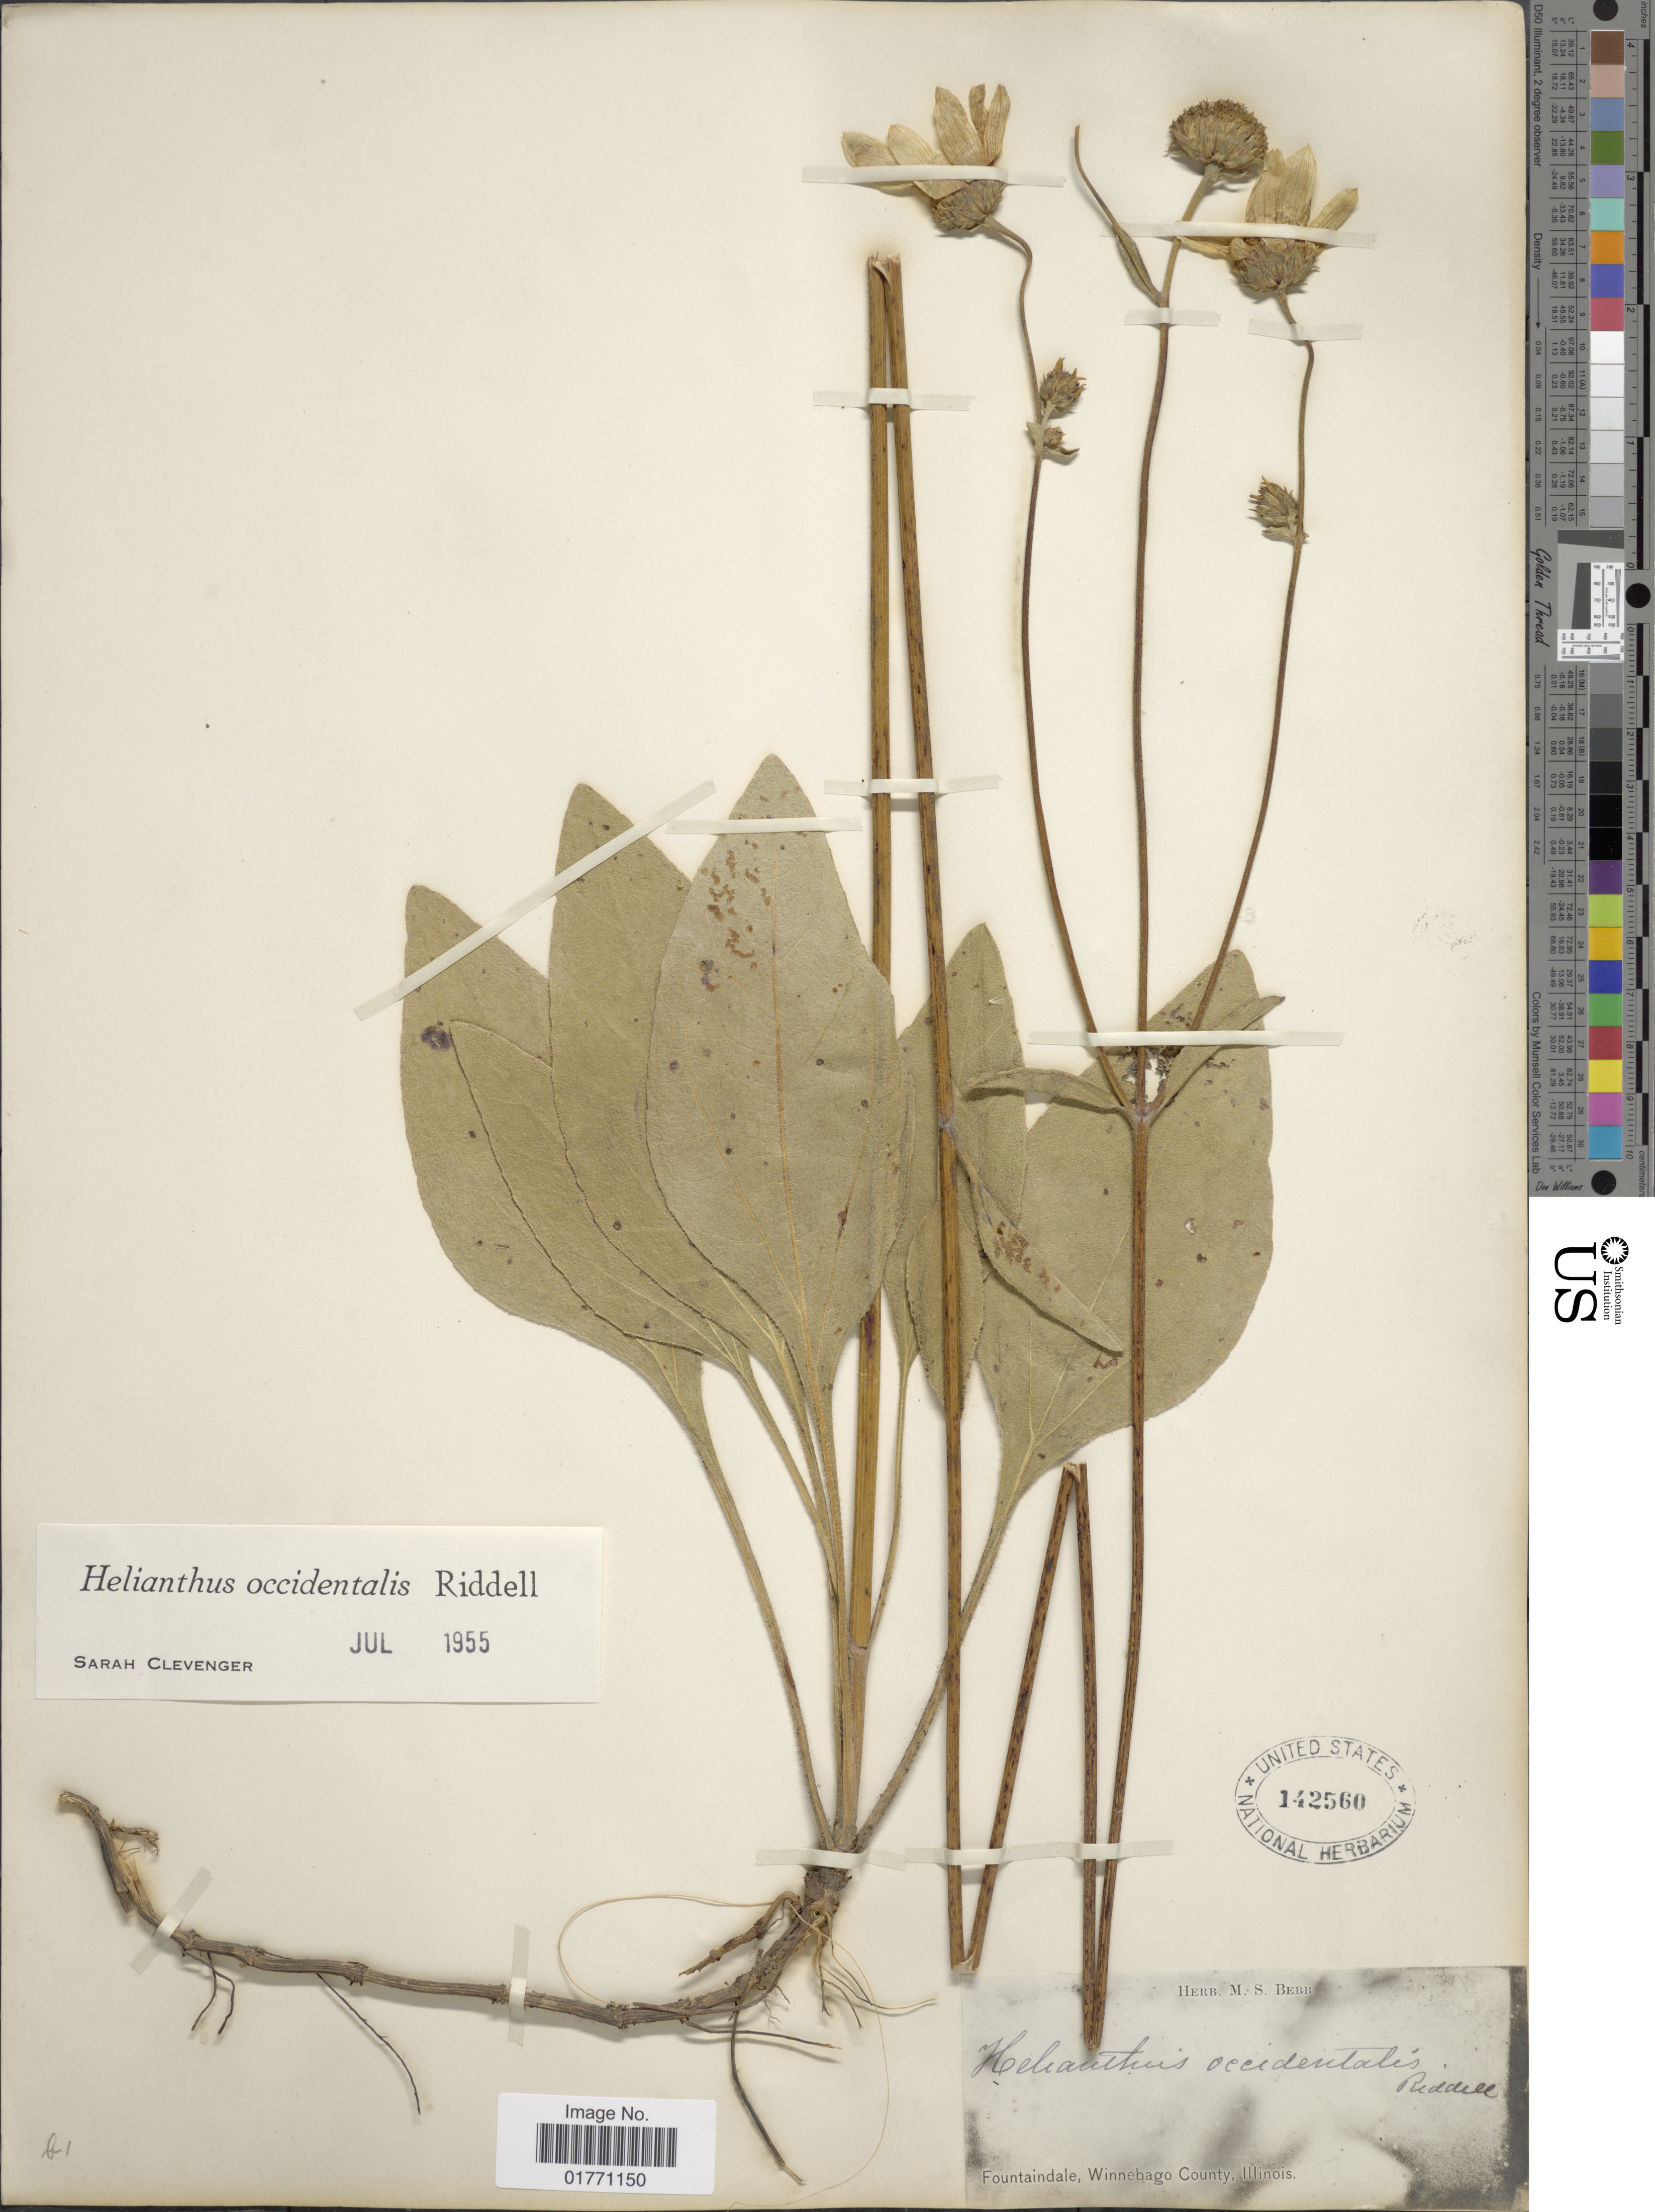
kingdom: Plantae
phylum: Tracheophyta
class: Magnoliopsida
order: Asterales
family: Asteraceae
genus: Helianthus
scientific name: Helianthus occidentalis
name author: Riddell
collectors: ex Herb. M. S. Bebb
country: United States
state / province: Illinois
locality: Fountaindale, Winnebago County.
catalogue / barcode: US 142560